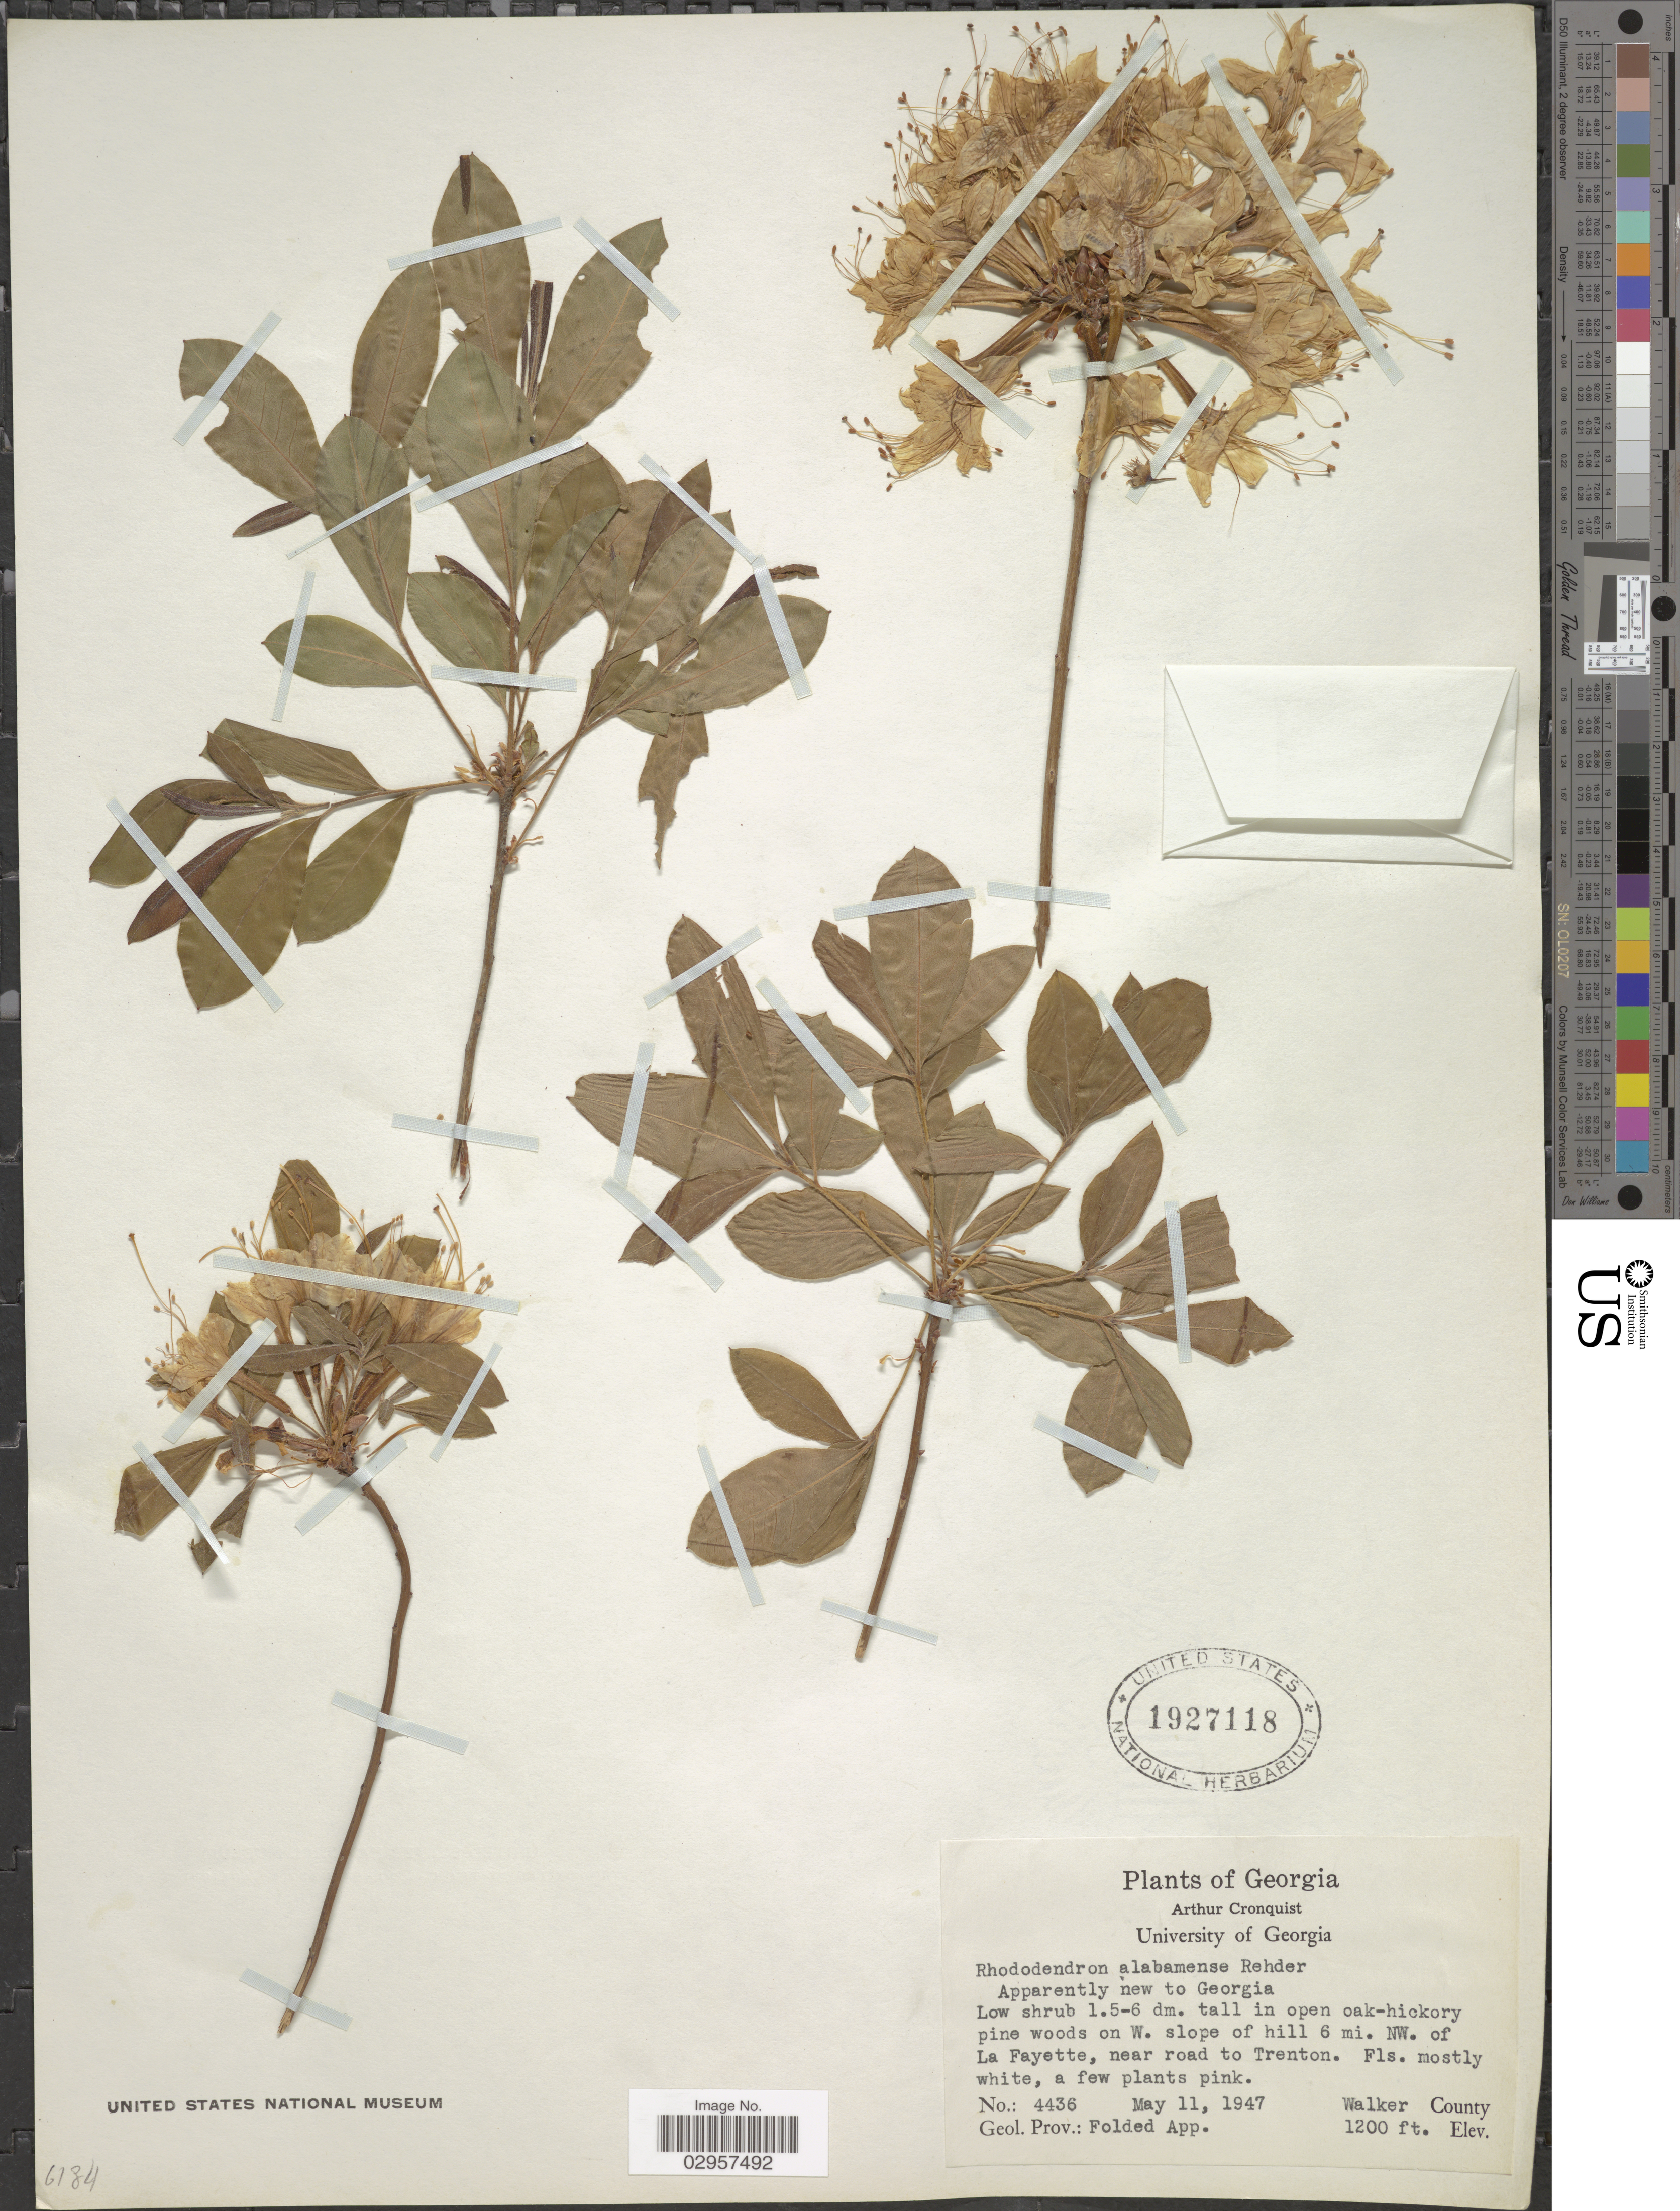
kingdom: Plantae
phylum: Tracheophyta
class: Magnoliopsida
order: Ericales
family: Ericaceae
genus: Rhododendron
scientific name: Rhododendron alabamense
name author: Rehder in E.H. Wilson & Rehder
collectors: A. J. Cronquist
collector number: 4436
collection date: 1947-05-11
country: United States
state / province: Georgia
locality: On W. slope of hill 6 mi. NW. of La Fayette, near road to Trenton. Walker County.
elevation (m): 366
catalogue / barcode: US 1927118